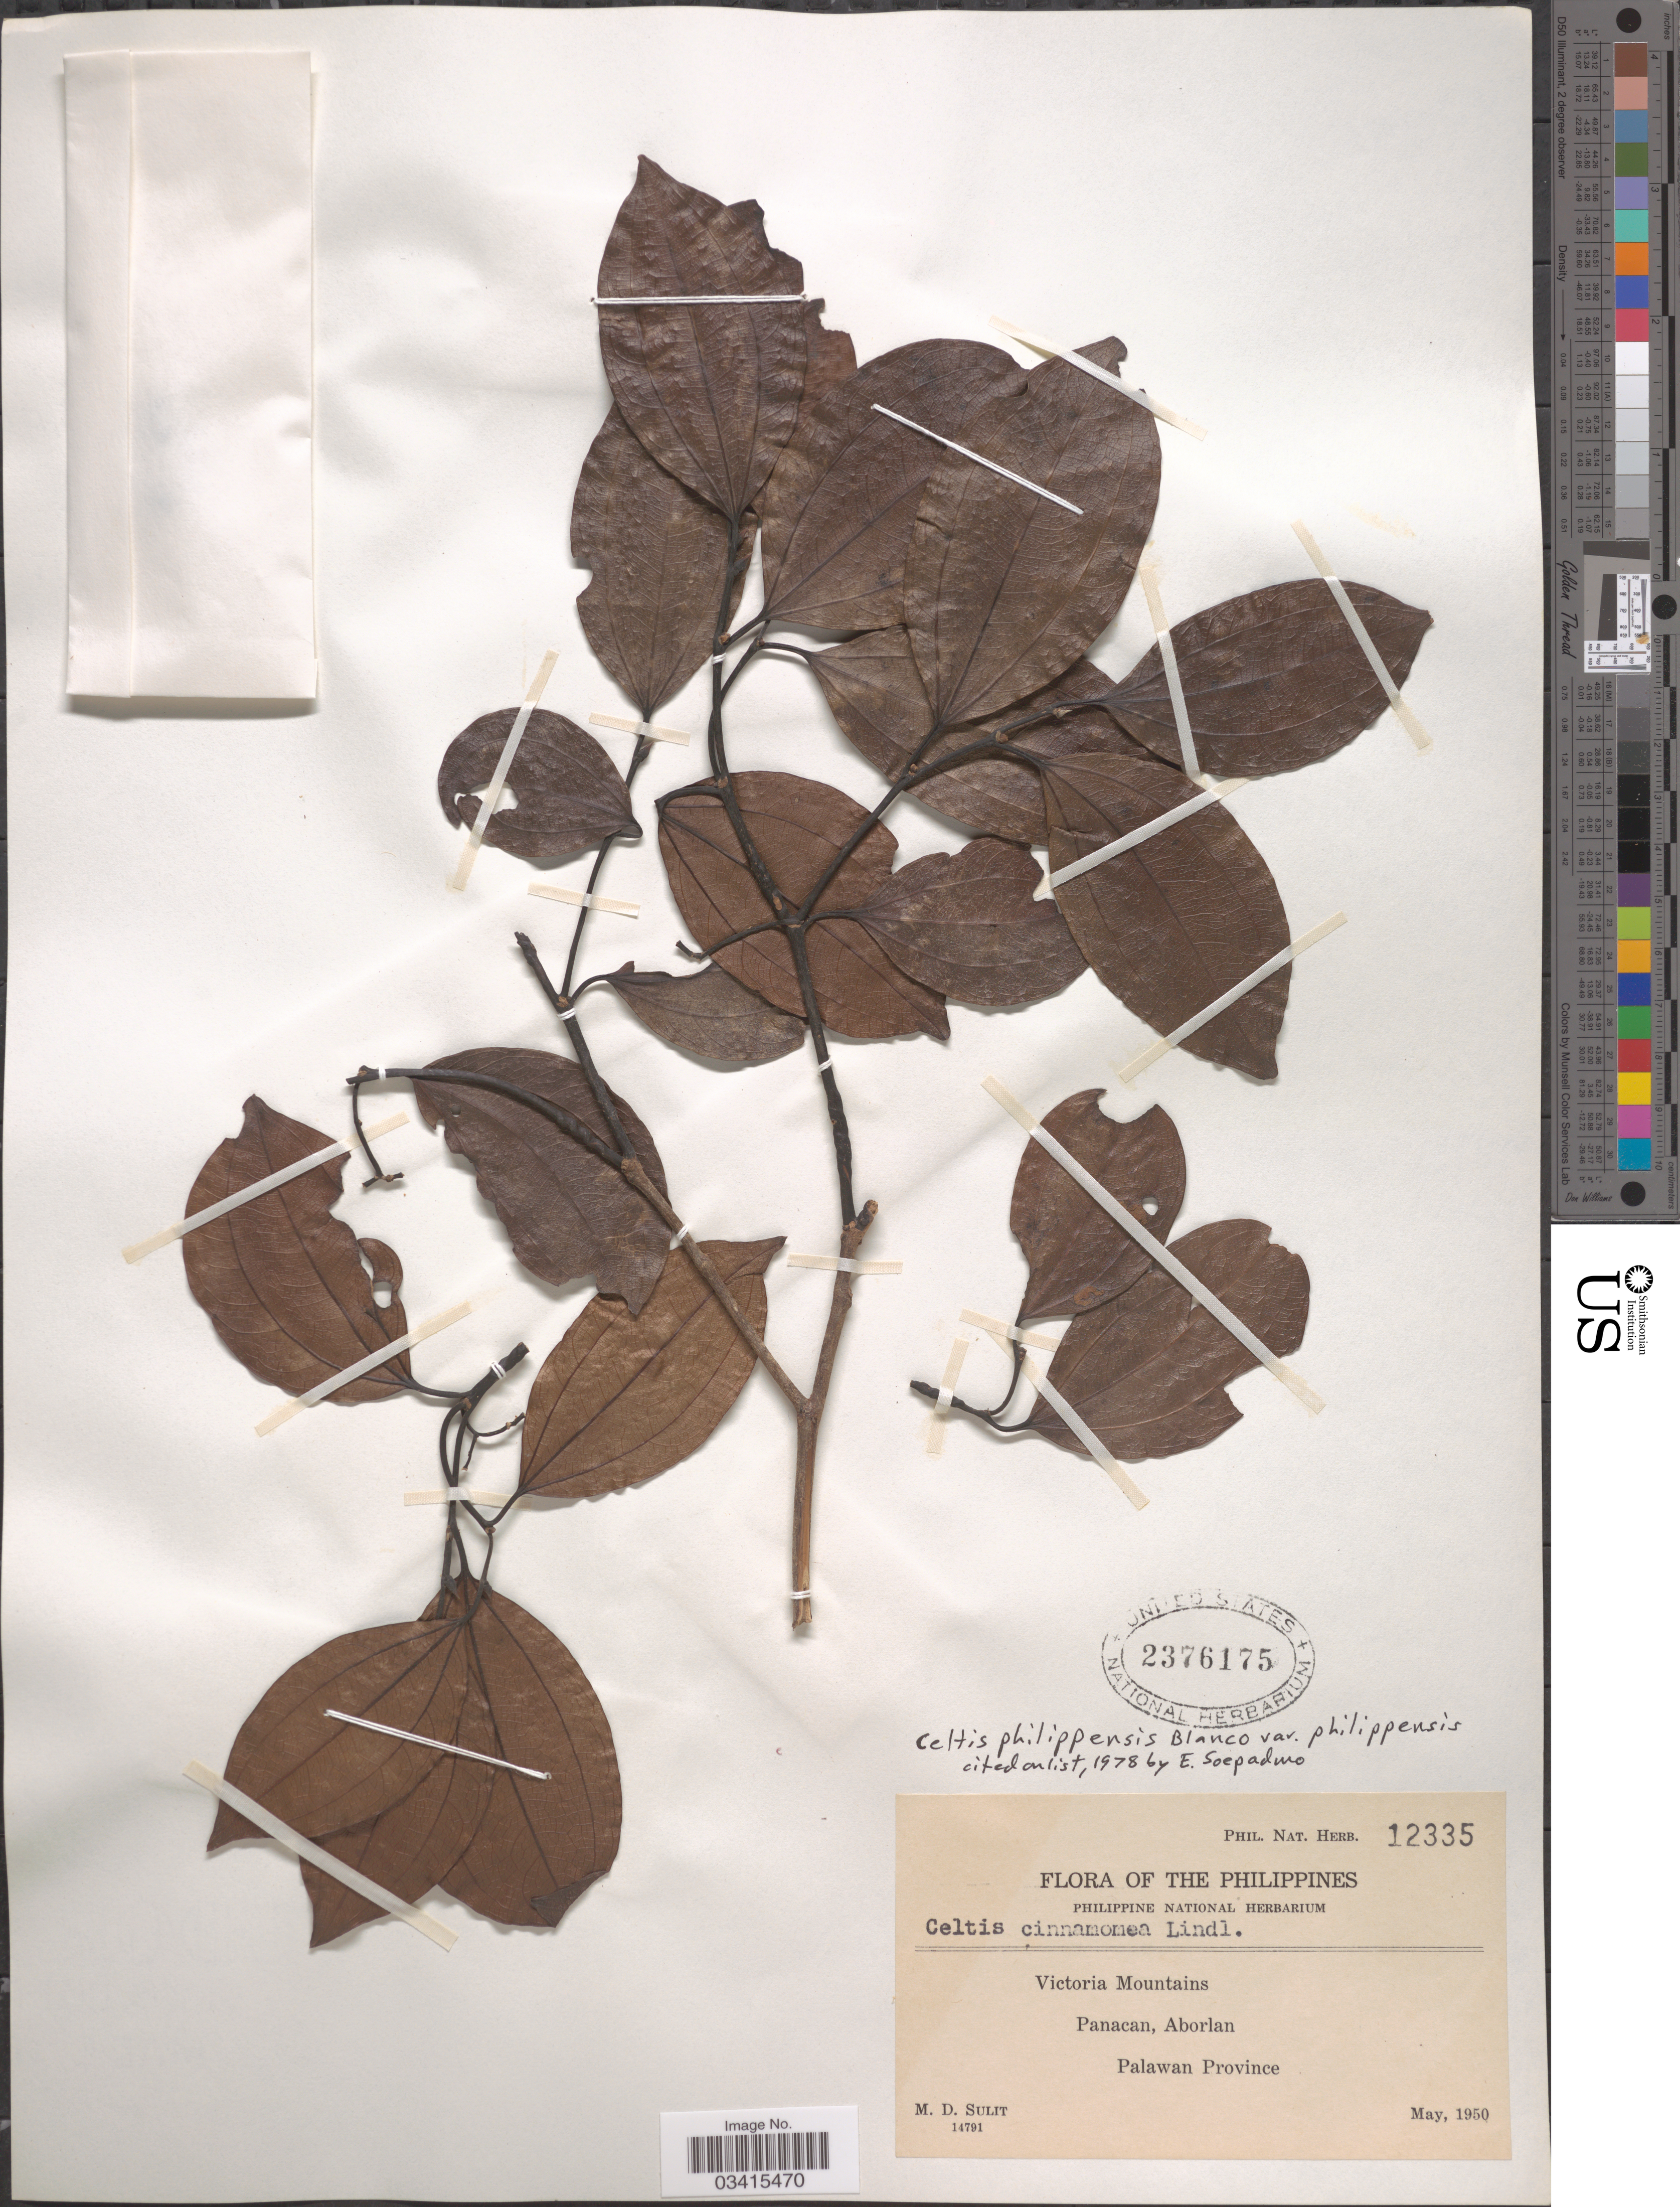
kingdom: Plantae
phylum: Tracheophyta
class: Magnoliopsida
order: Rosales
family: Cannabaceae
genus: Celtis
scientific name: Celtis philippensis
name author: Blanco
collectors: M. Sulit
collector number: Phil.Nat.Herb 12335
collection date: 1950-05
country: Philippines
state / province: Mimaropa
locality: Victoria Mountains. Panacan, Aborlan. Palawan Province.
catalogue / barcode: US 2376175